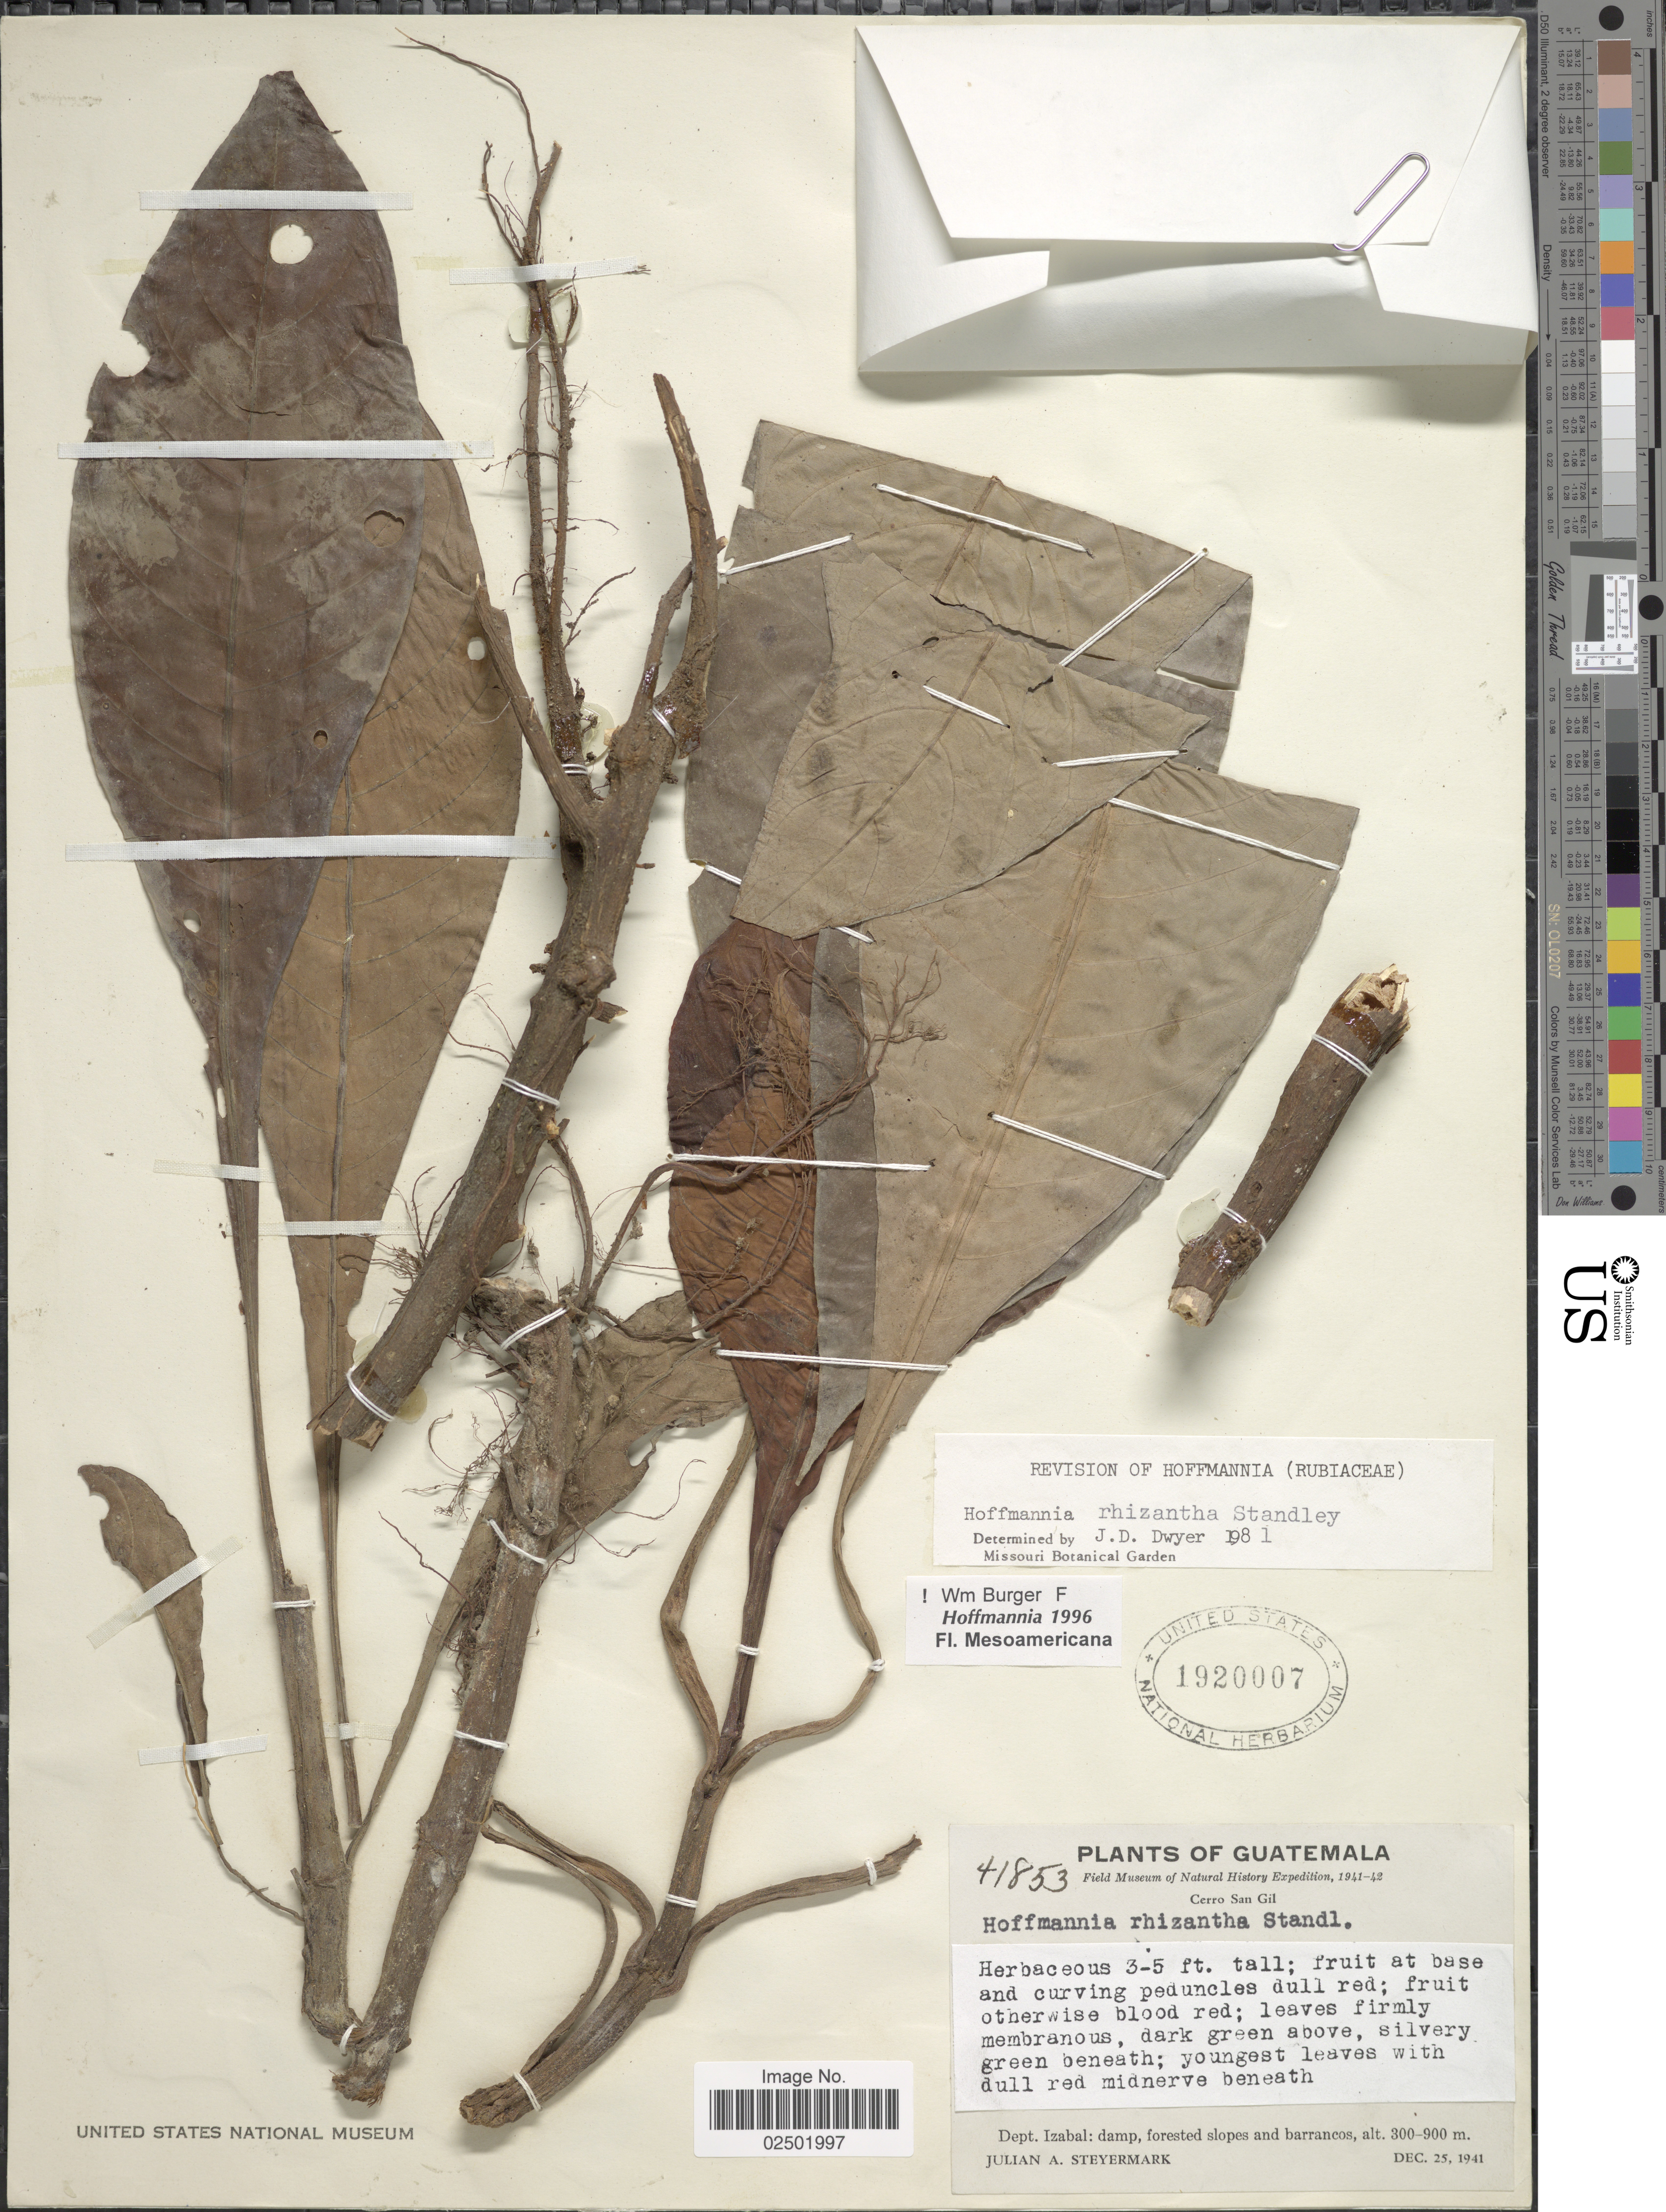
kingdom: Plantae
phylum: Tracheophyta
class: Magnoliopsida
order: Gentianales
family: Rubiaceae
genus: Hoffmannia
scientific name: Hoffmannia rhizantha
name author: Standl.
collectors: J. Steyermark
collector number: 41853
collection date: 1941-12-25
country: Guatemala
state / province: Izabal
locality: Cerro San Gil.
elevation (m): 300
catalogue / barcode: US 1920007